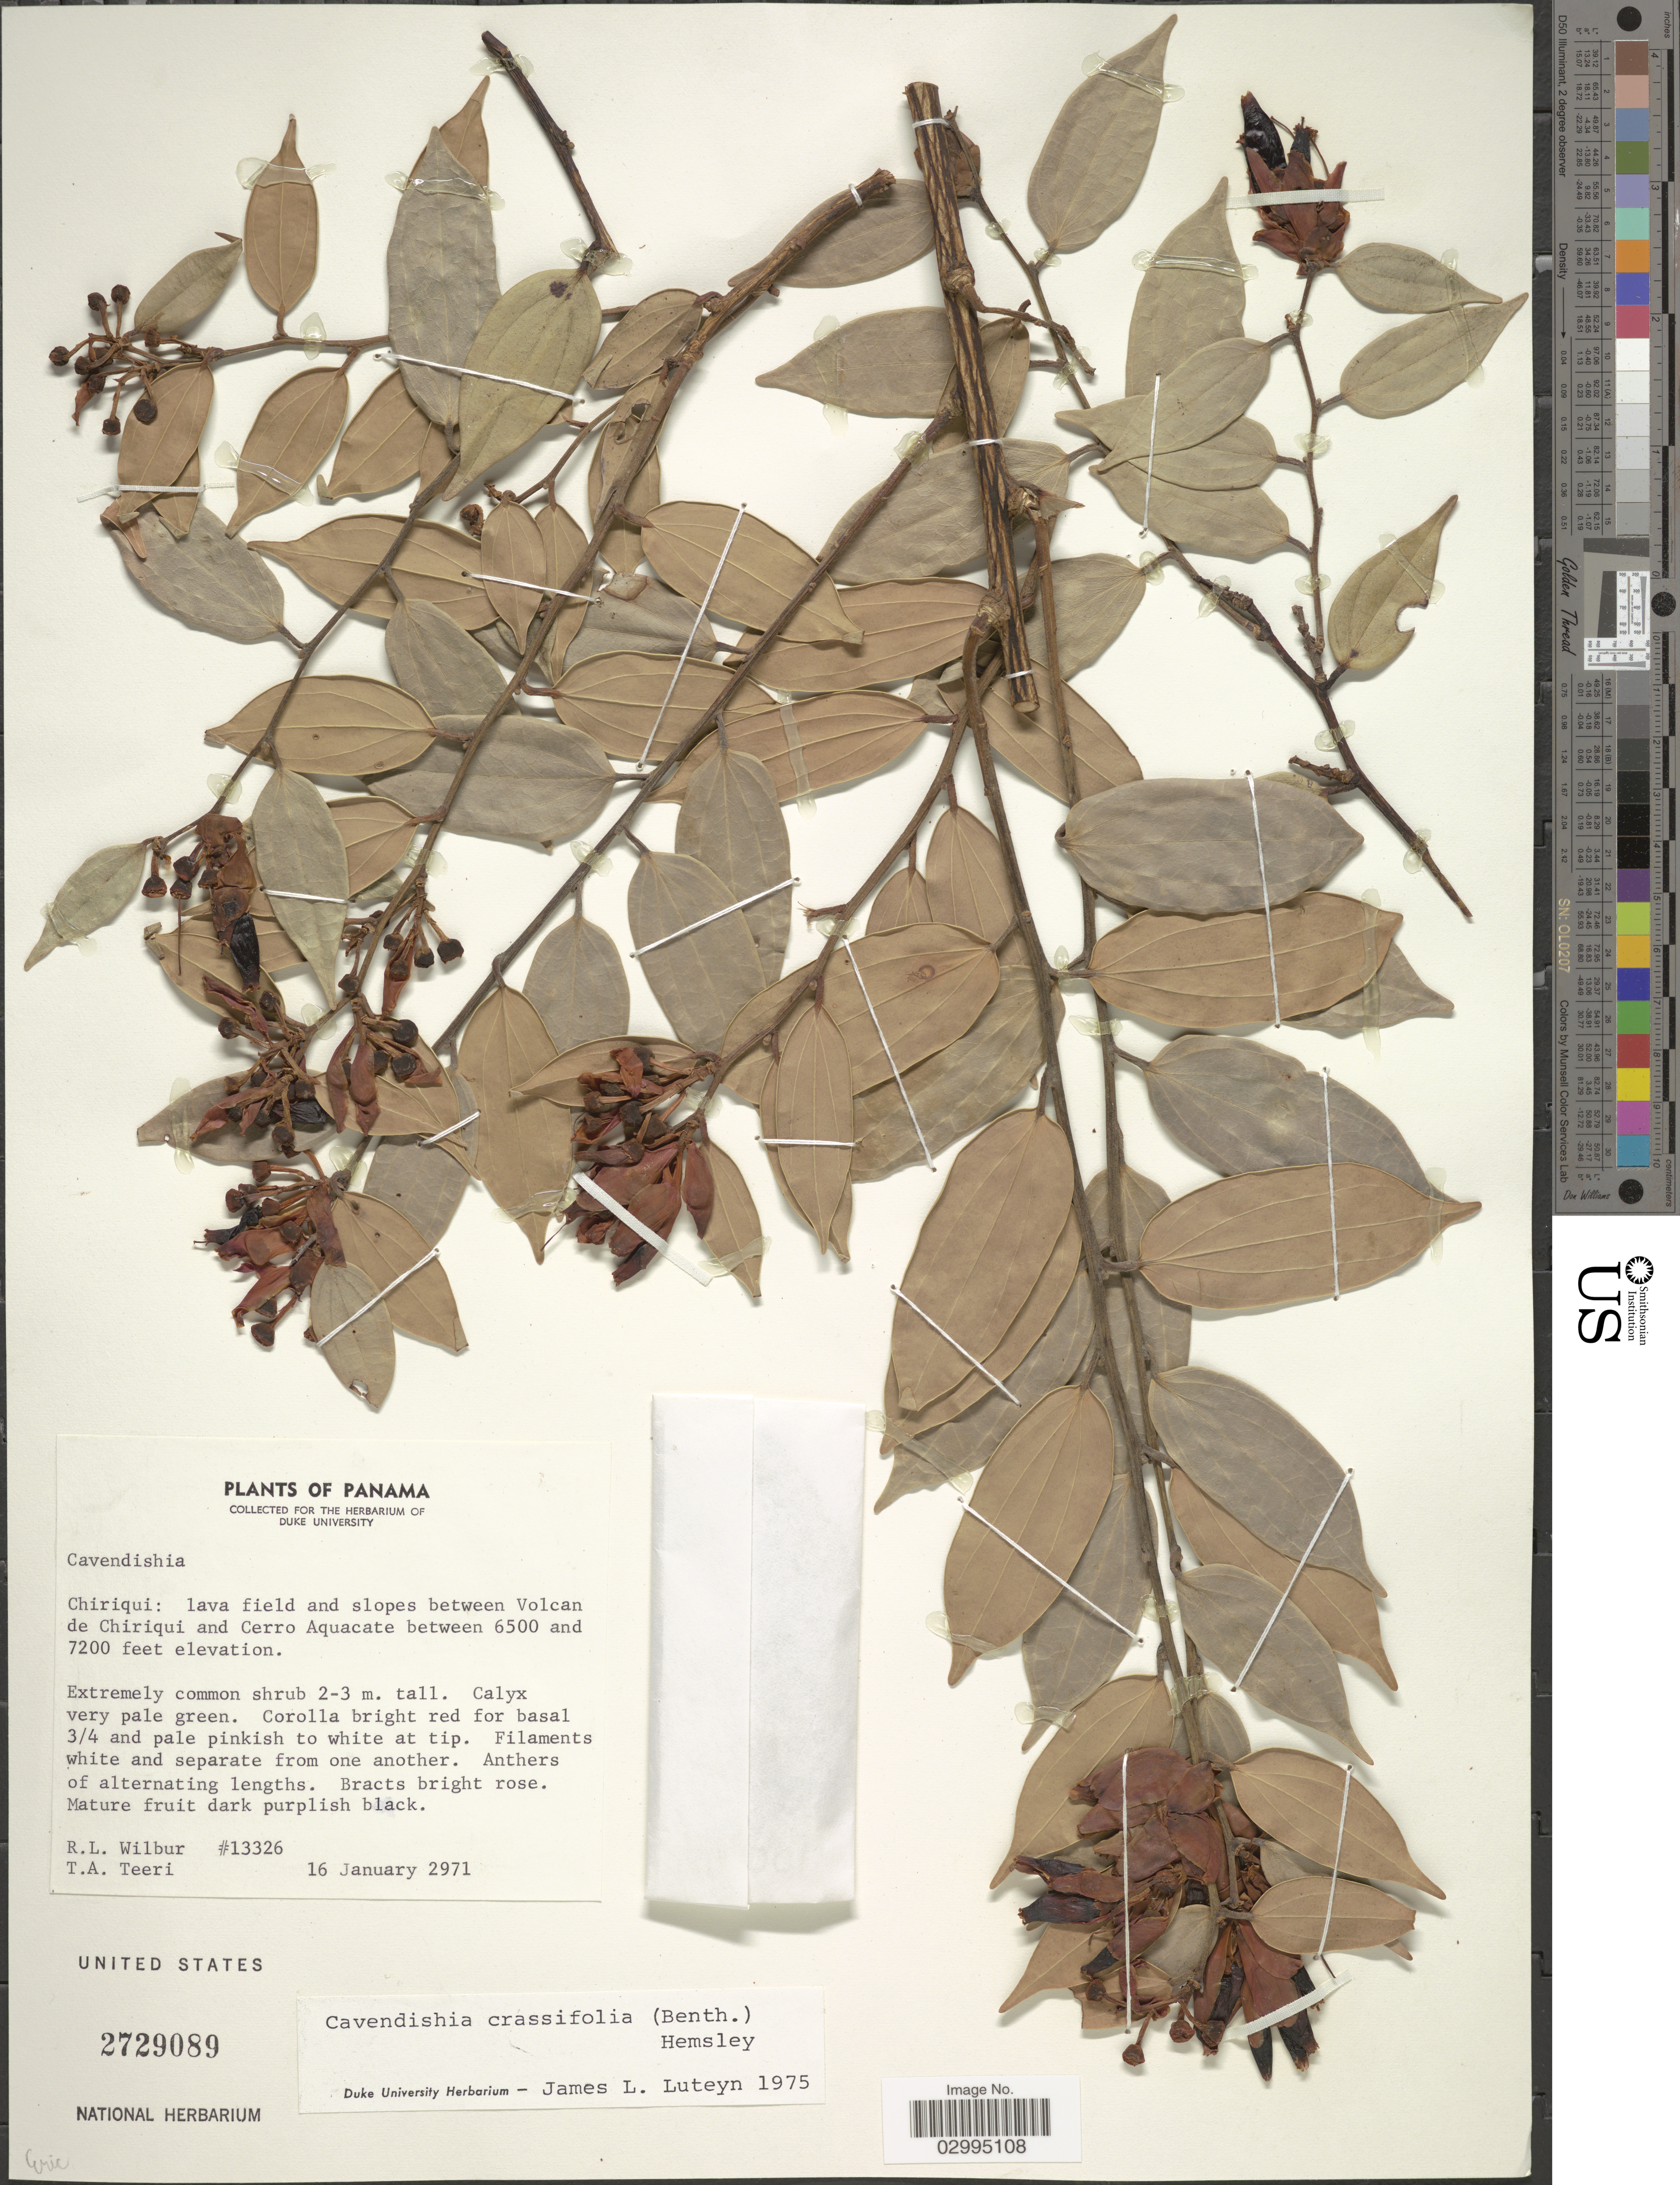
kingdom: Plantae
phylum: Tracheophyta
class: Magnoliopsida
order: Ericales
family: Ericaceae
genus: Cavendishia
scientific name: Cavendishia crassifolia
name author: (Benth.) Hemsl.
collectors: R. L. Wilbur & T. Teeri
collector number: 13326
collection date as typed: Transcribed d/m/y: 16/1/2971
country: Panama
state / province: Chiriqui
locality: Lava field and slopes between Volcan de Chiriqui and Cerro Aquacate.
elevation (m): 1981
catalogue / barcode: US 2729089